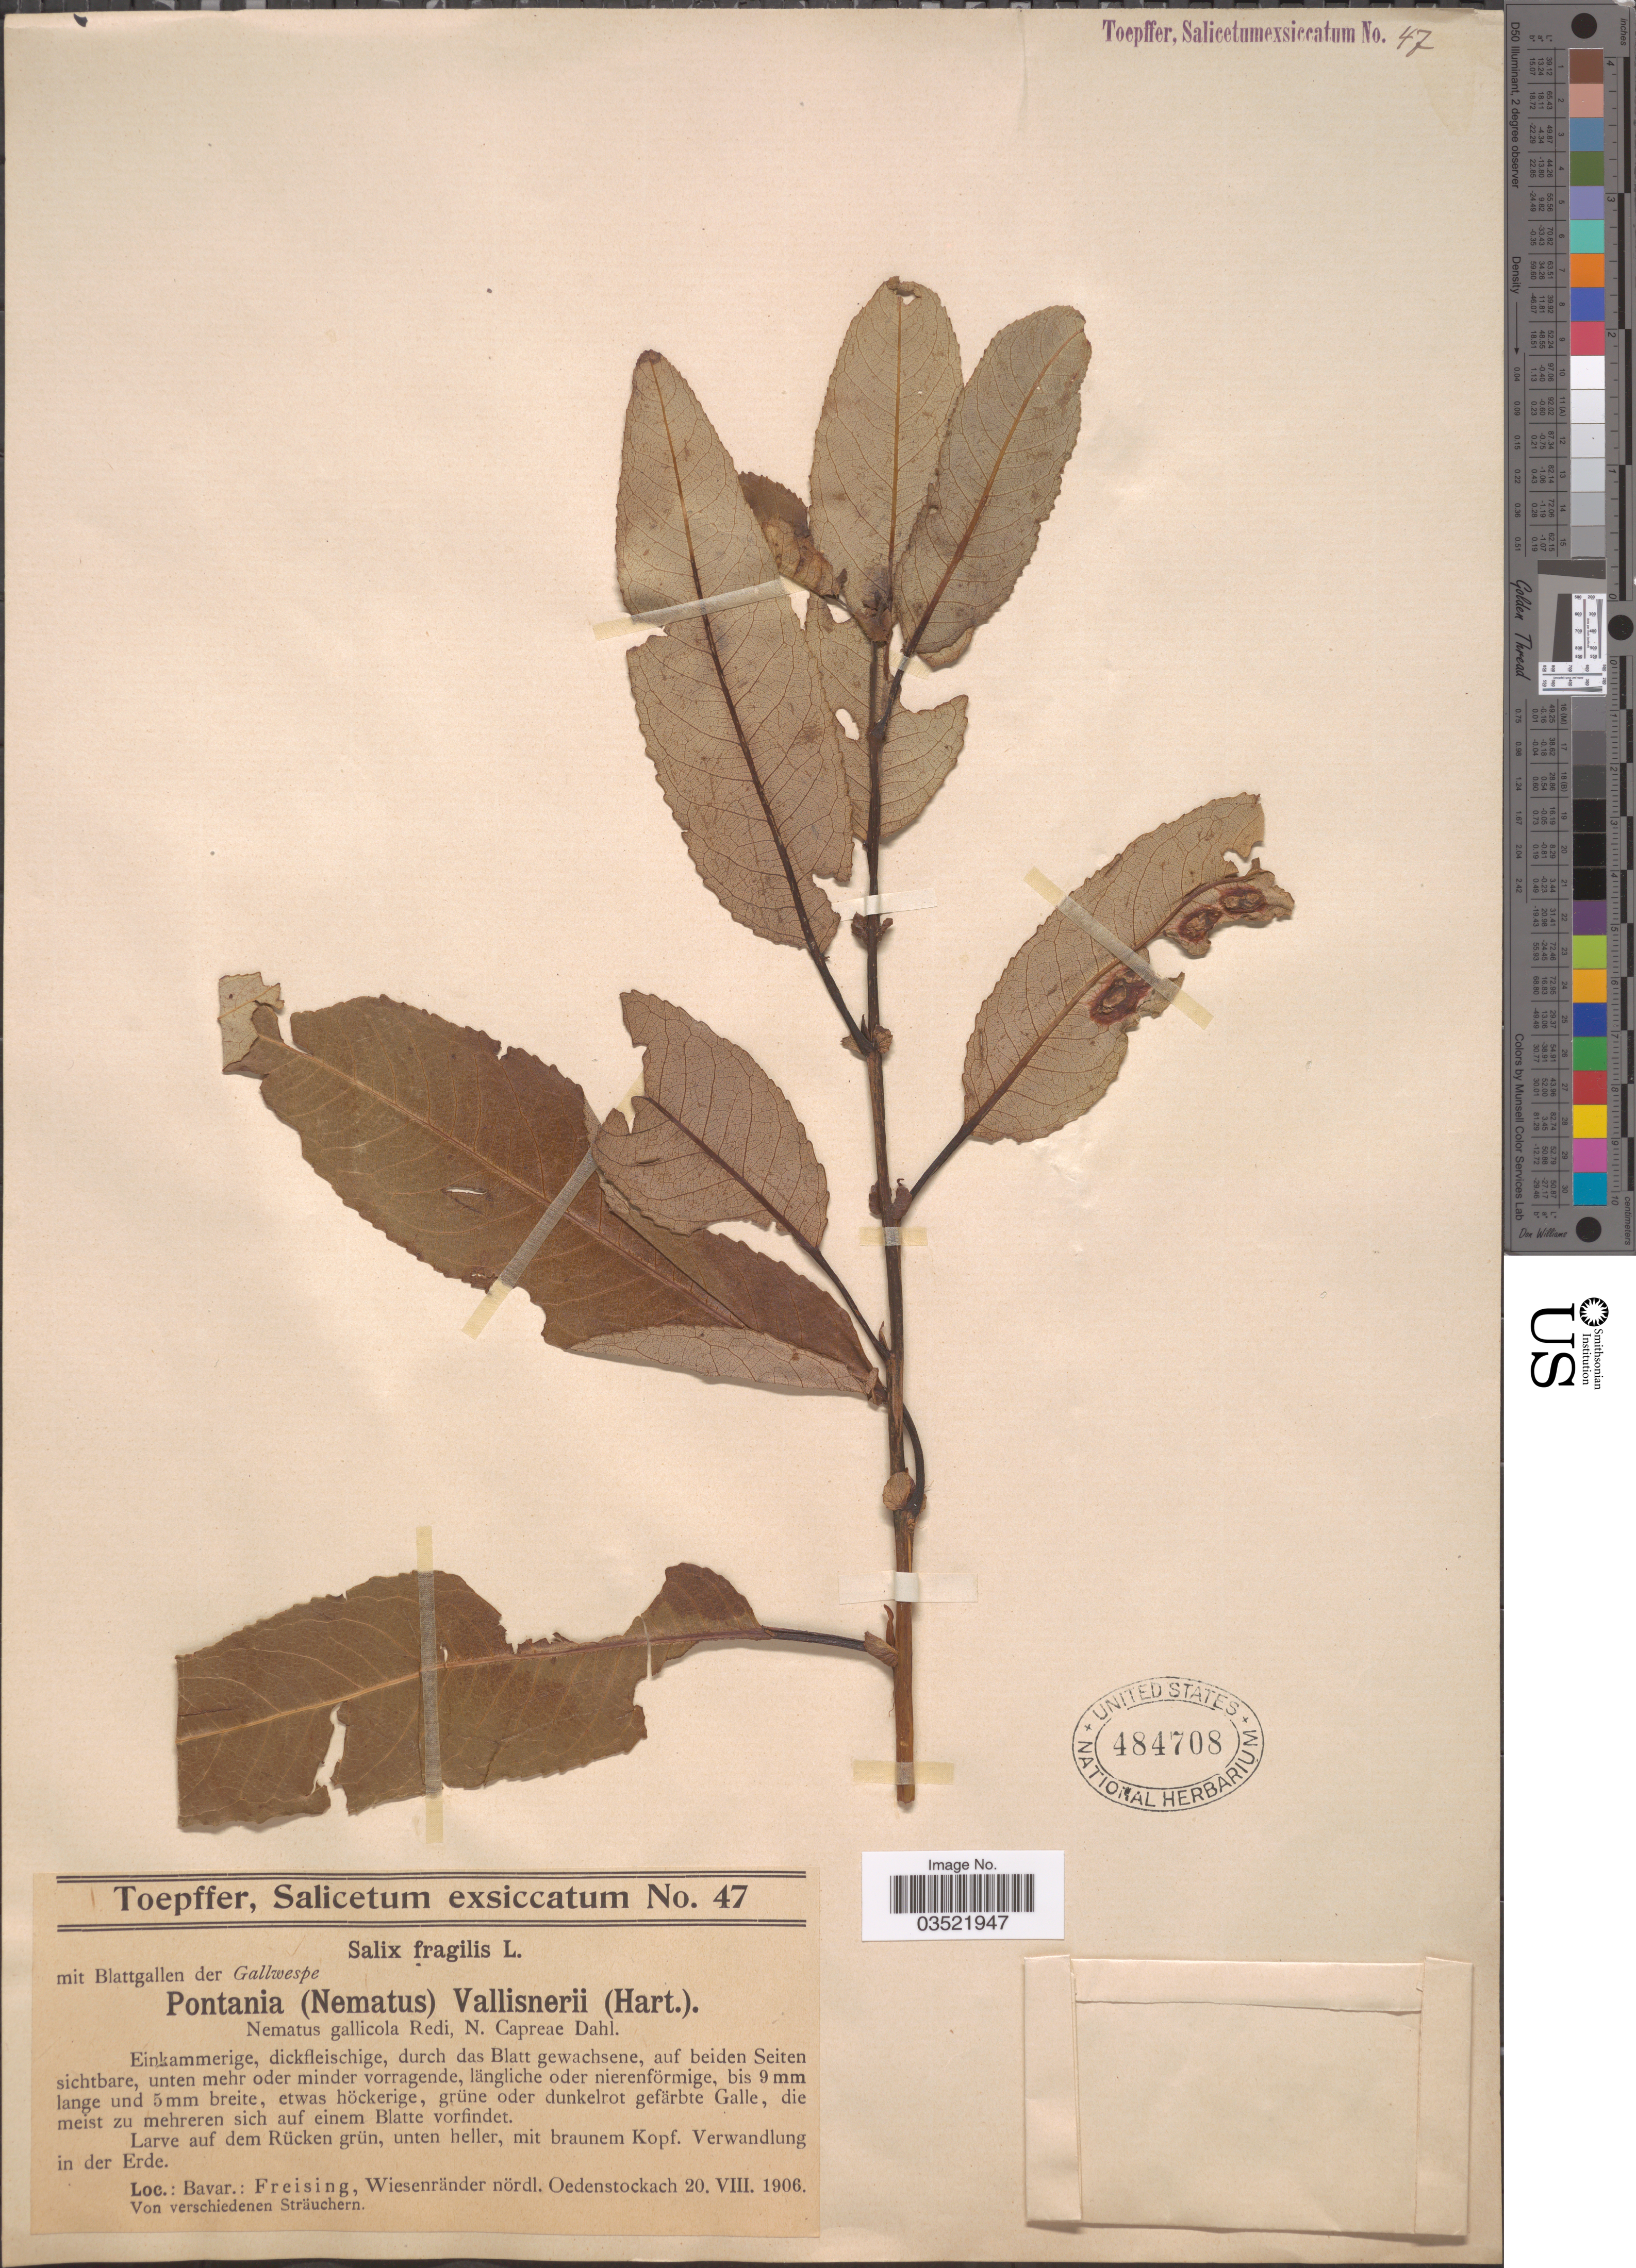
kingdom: Plantae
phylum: Tracheophyta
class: Magnoliopsida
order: Malpighiales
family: Salicaceae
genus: Salix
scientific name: Salix fragilis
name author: L.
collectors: A. Toepffer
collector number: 47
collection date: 1906-08-20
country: Germany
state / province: Bayern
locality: Bavar.: Freising, Wiesenränder nördl. Oedenstockach.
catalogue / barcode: US 484708